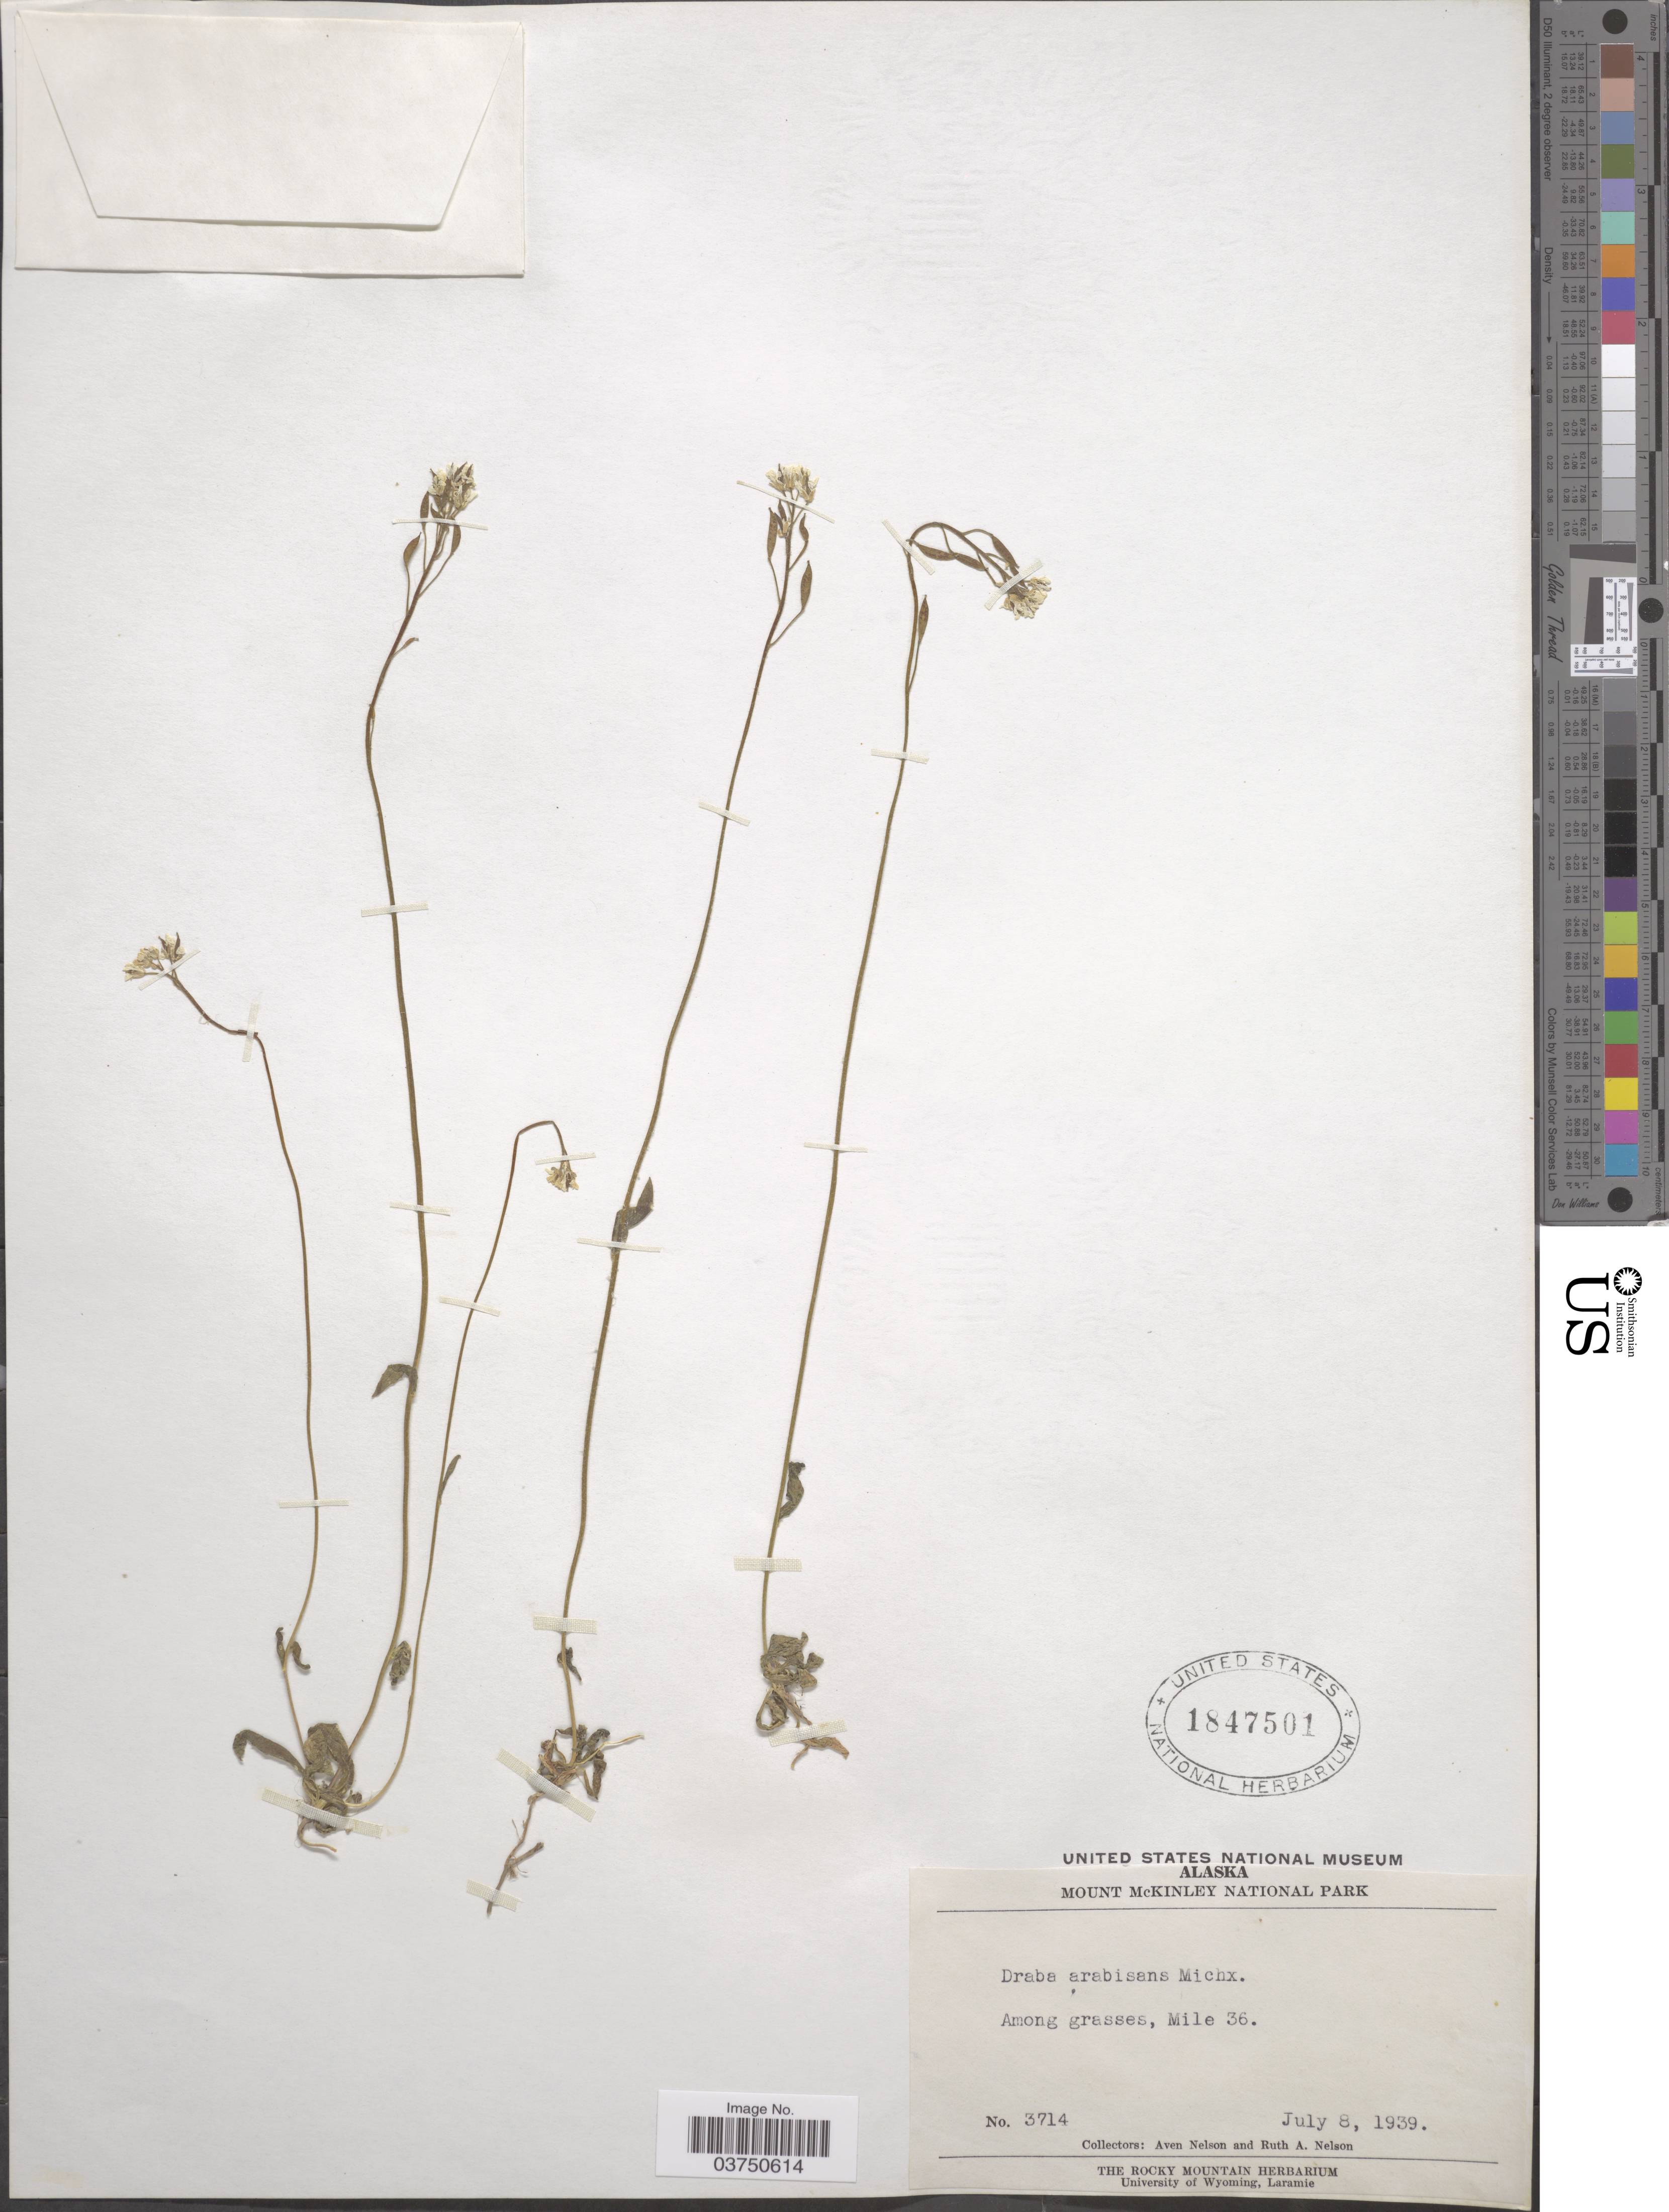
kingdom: Plantae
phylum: Tracheophyta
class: Magnoliopsida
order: Brassicales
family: Brassicaceae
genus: Draba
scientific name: Draba arabisans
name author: Michx.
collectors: A. Nelson & R. A. Nelson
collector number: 3714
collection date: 1939-07-08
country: United States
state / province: Alaska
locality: Mount McKinley National Park. Among grasses, Mile 36.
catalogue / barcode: US 1847501